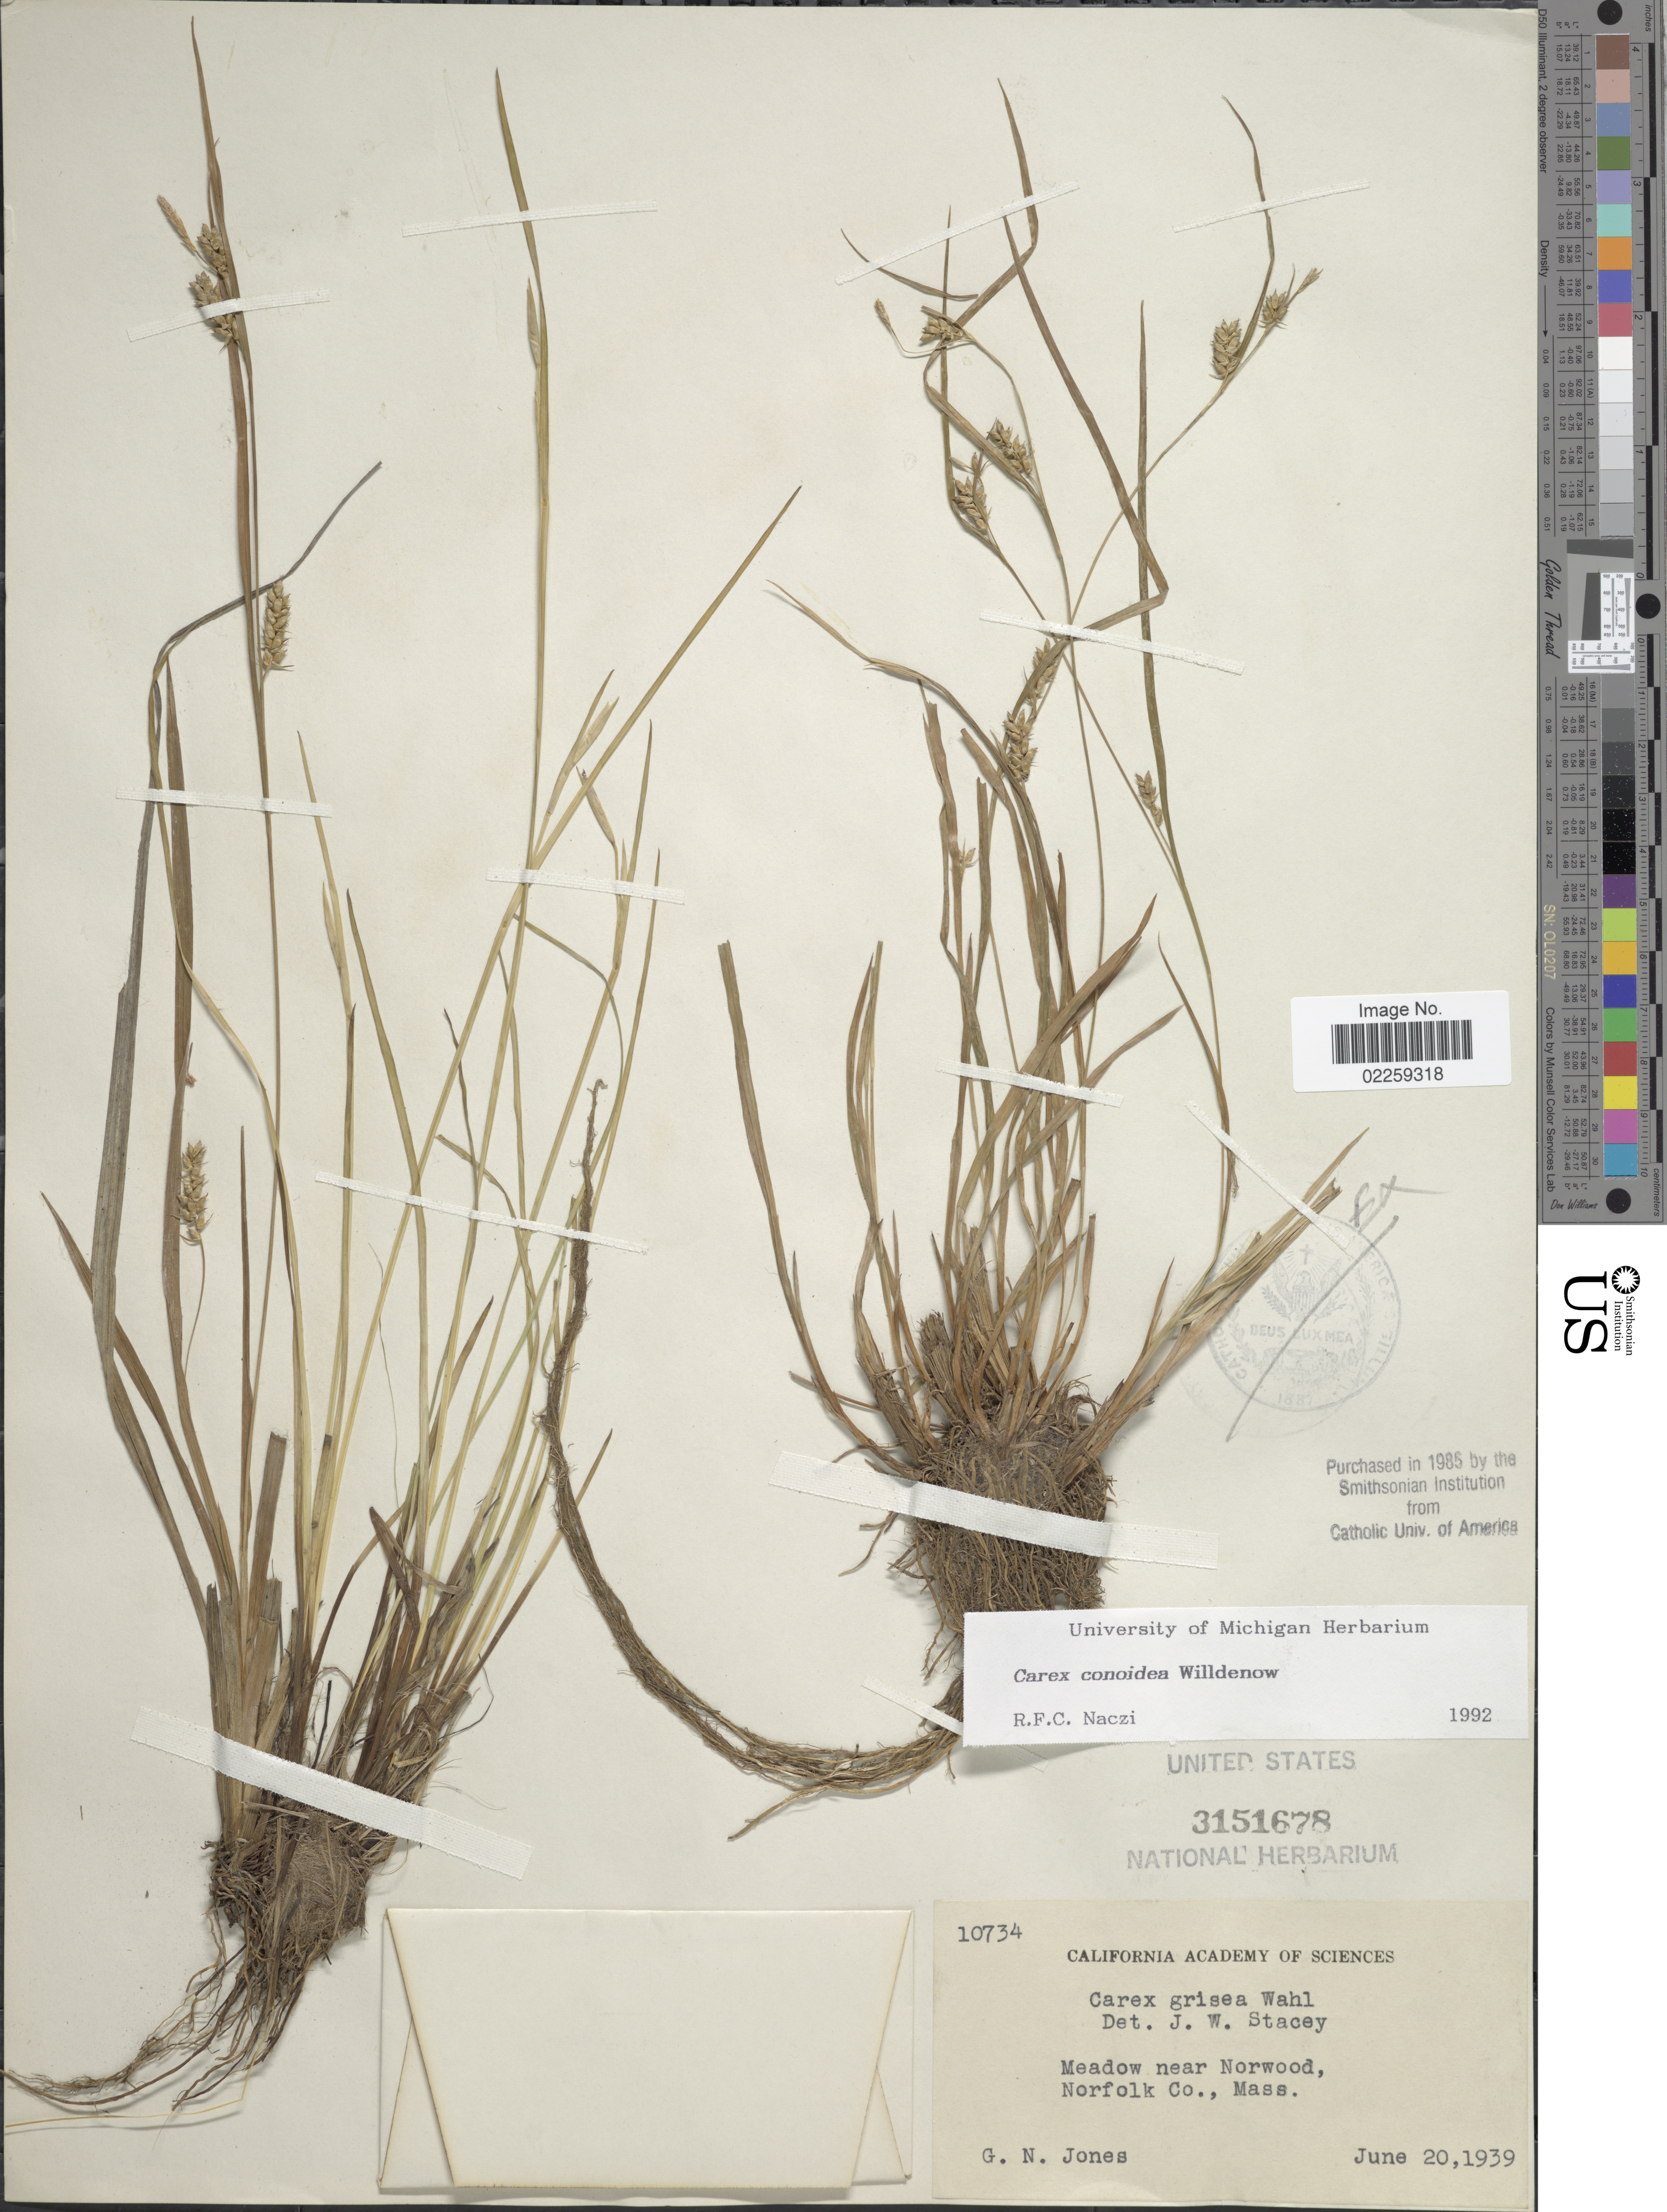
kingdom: Plantae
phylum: Tracheophyta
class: Liliopsida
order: Poales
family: Cyperaceae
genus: Carex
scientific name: Carex conoidea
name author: Willd.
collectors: G. N. Jones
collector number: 10734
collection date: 1939-06-20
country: United States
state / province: Massachusetts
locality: Near Norwood, Norfolk Co.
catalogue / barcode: US 3151678